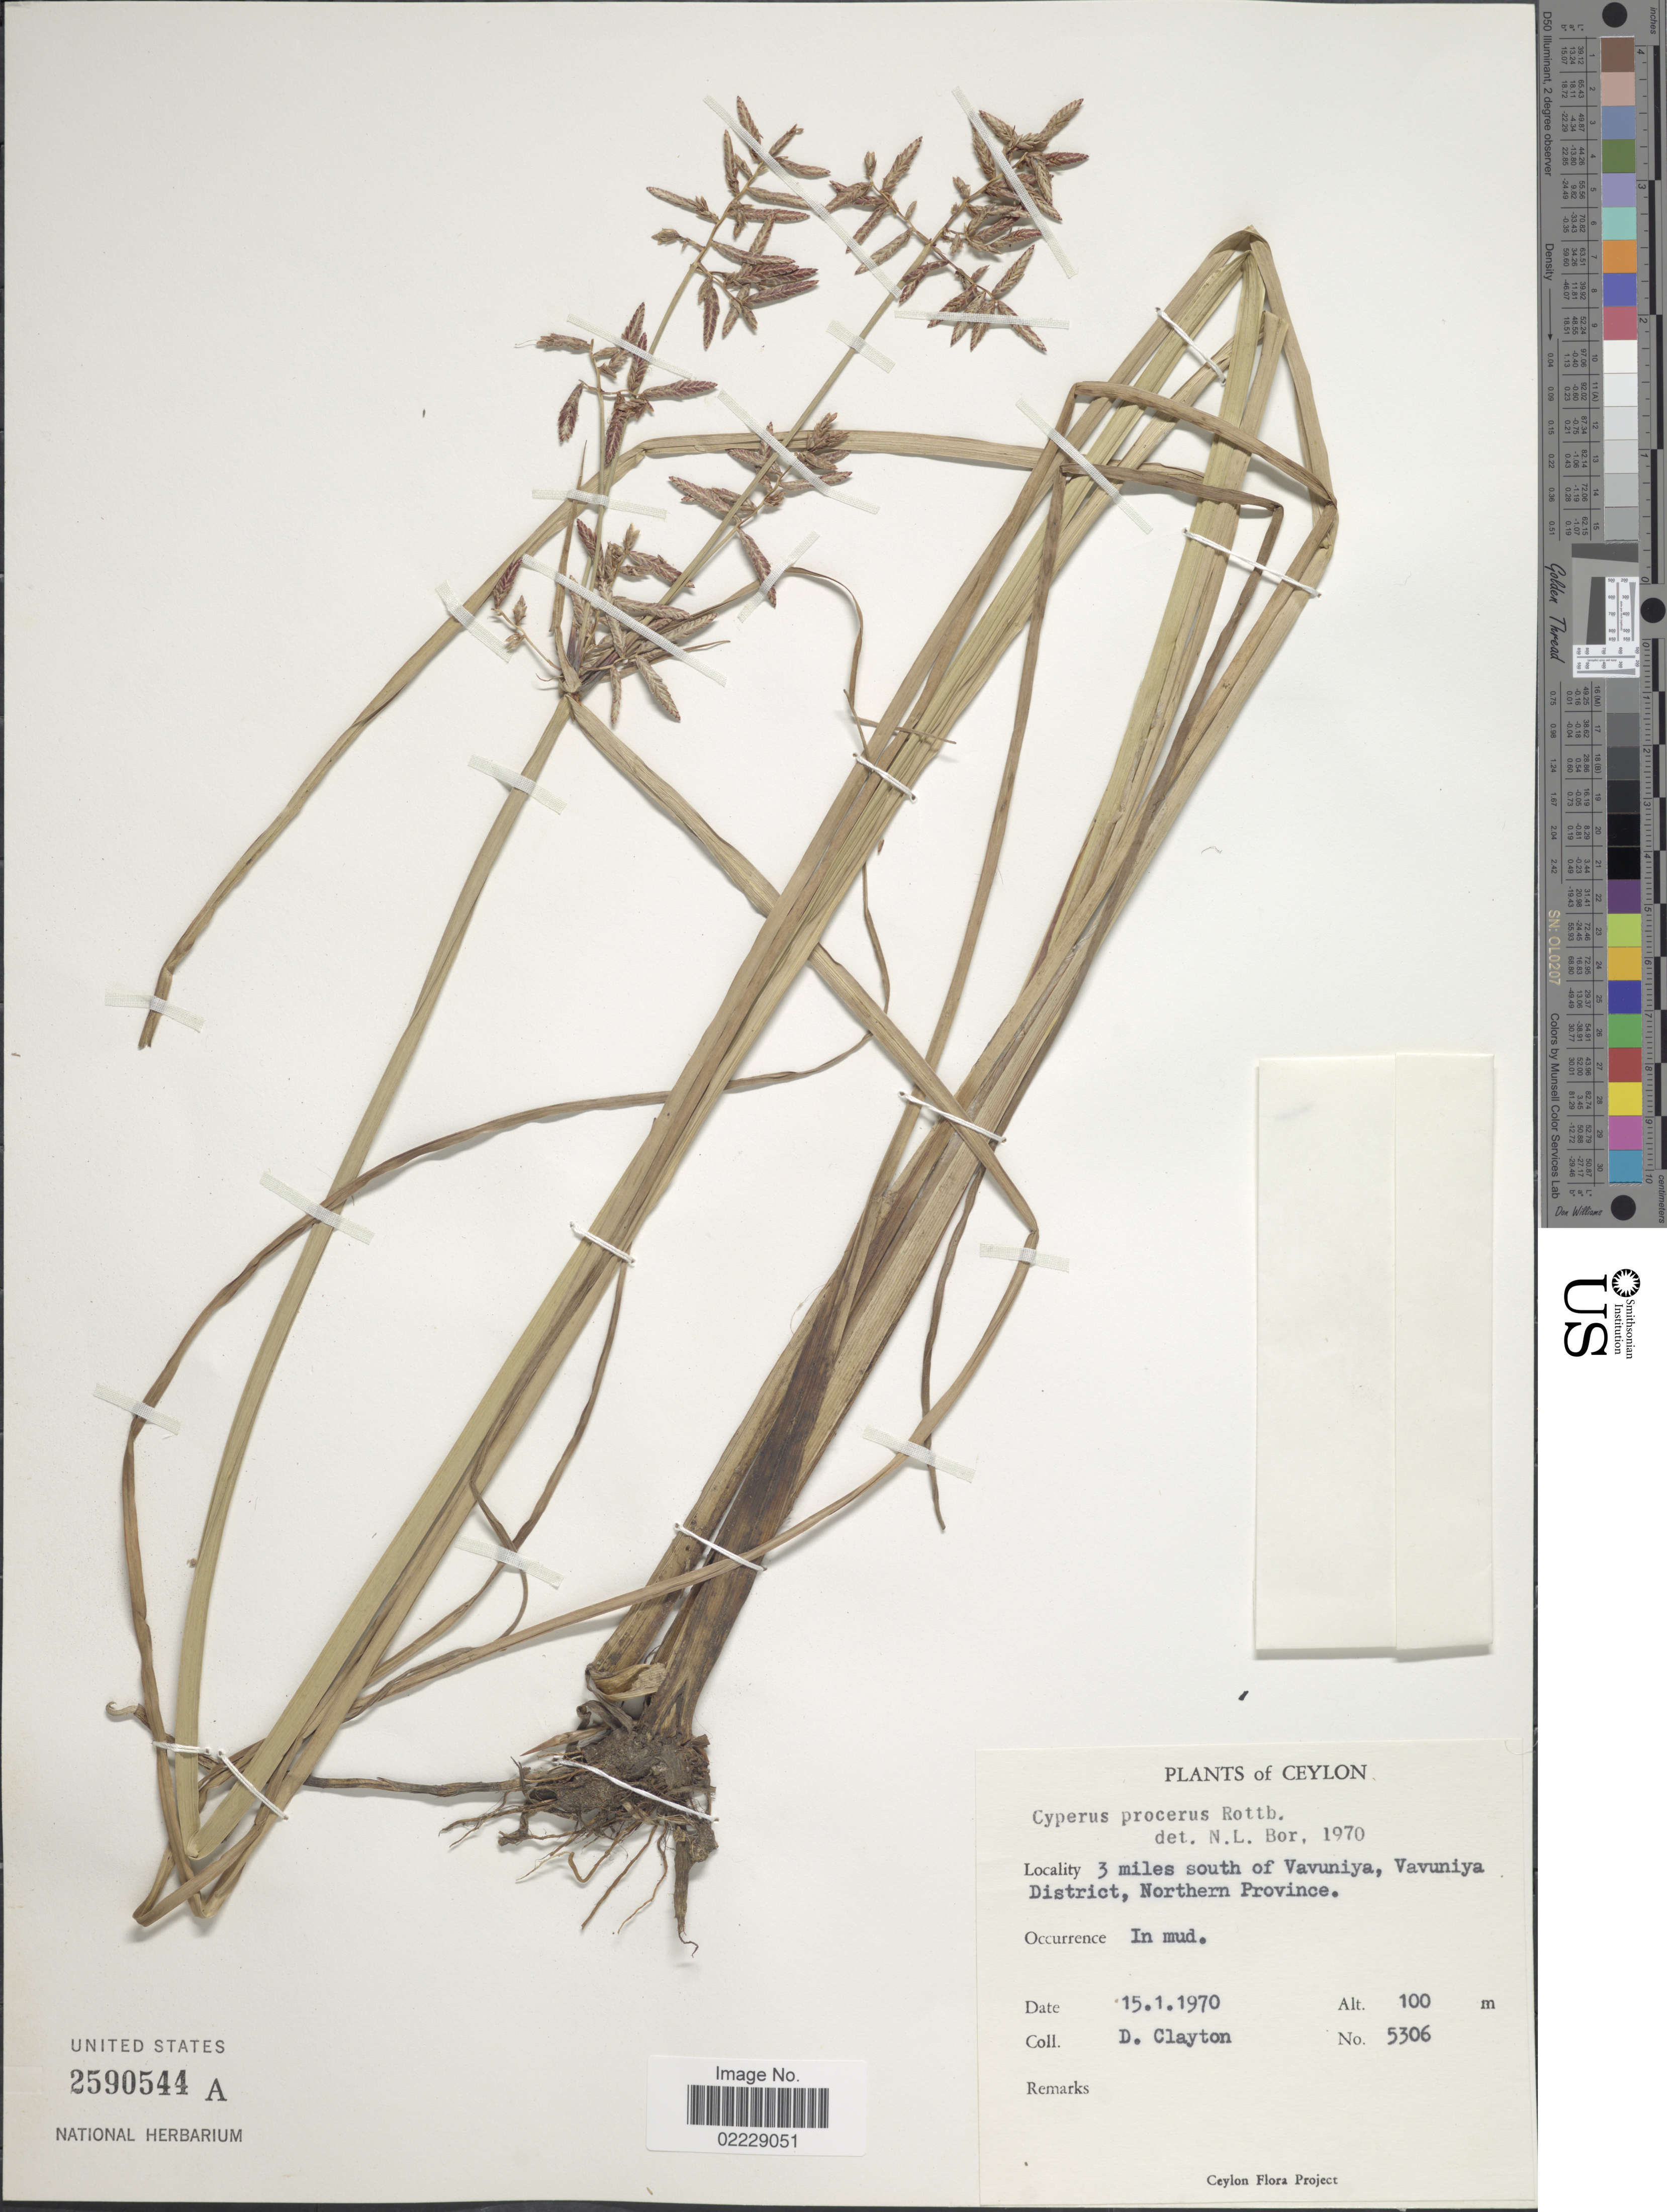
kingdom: Plantae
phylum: Tracheophyta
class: Liliopsida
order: Poales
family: Cyperaceae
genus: Cyperus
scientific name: Cyperus procerus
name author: Rottb.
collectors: D. Clayton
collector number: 5306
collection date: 1970-01-15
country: Sri Lanka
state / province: Northern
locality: Ceylon. 3 miles south of Vavuniya, Vavuniya District, Northern Province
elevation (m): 100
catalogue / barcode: US 2590544A